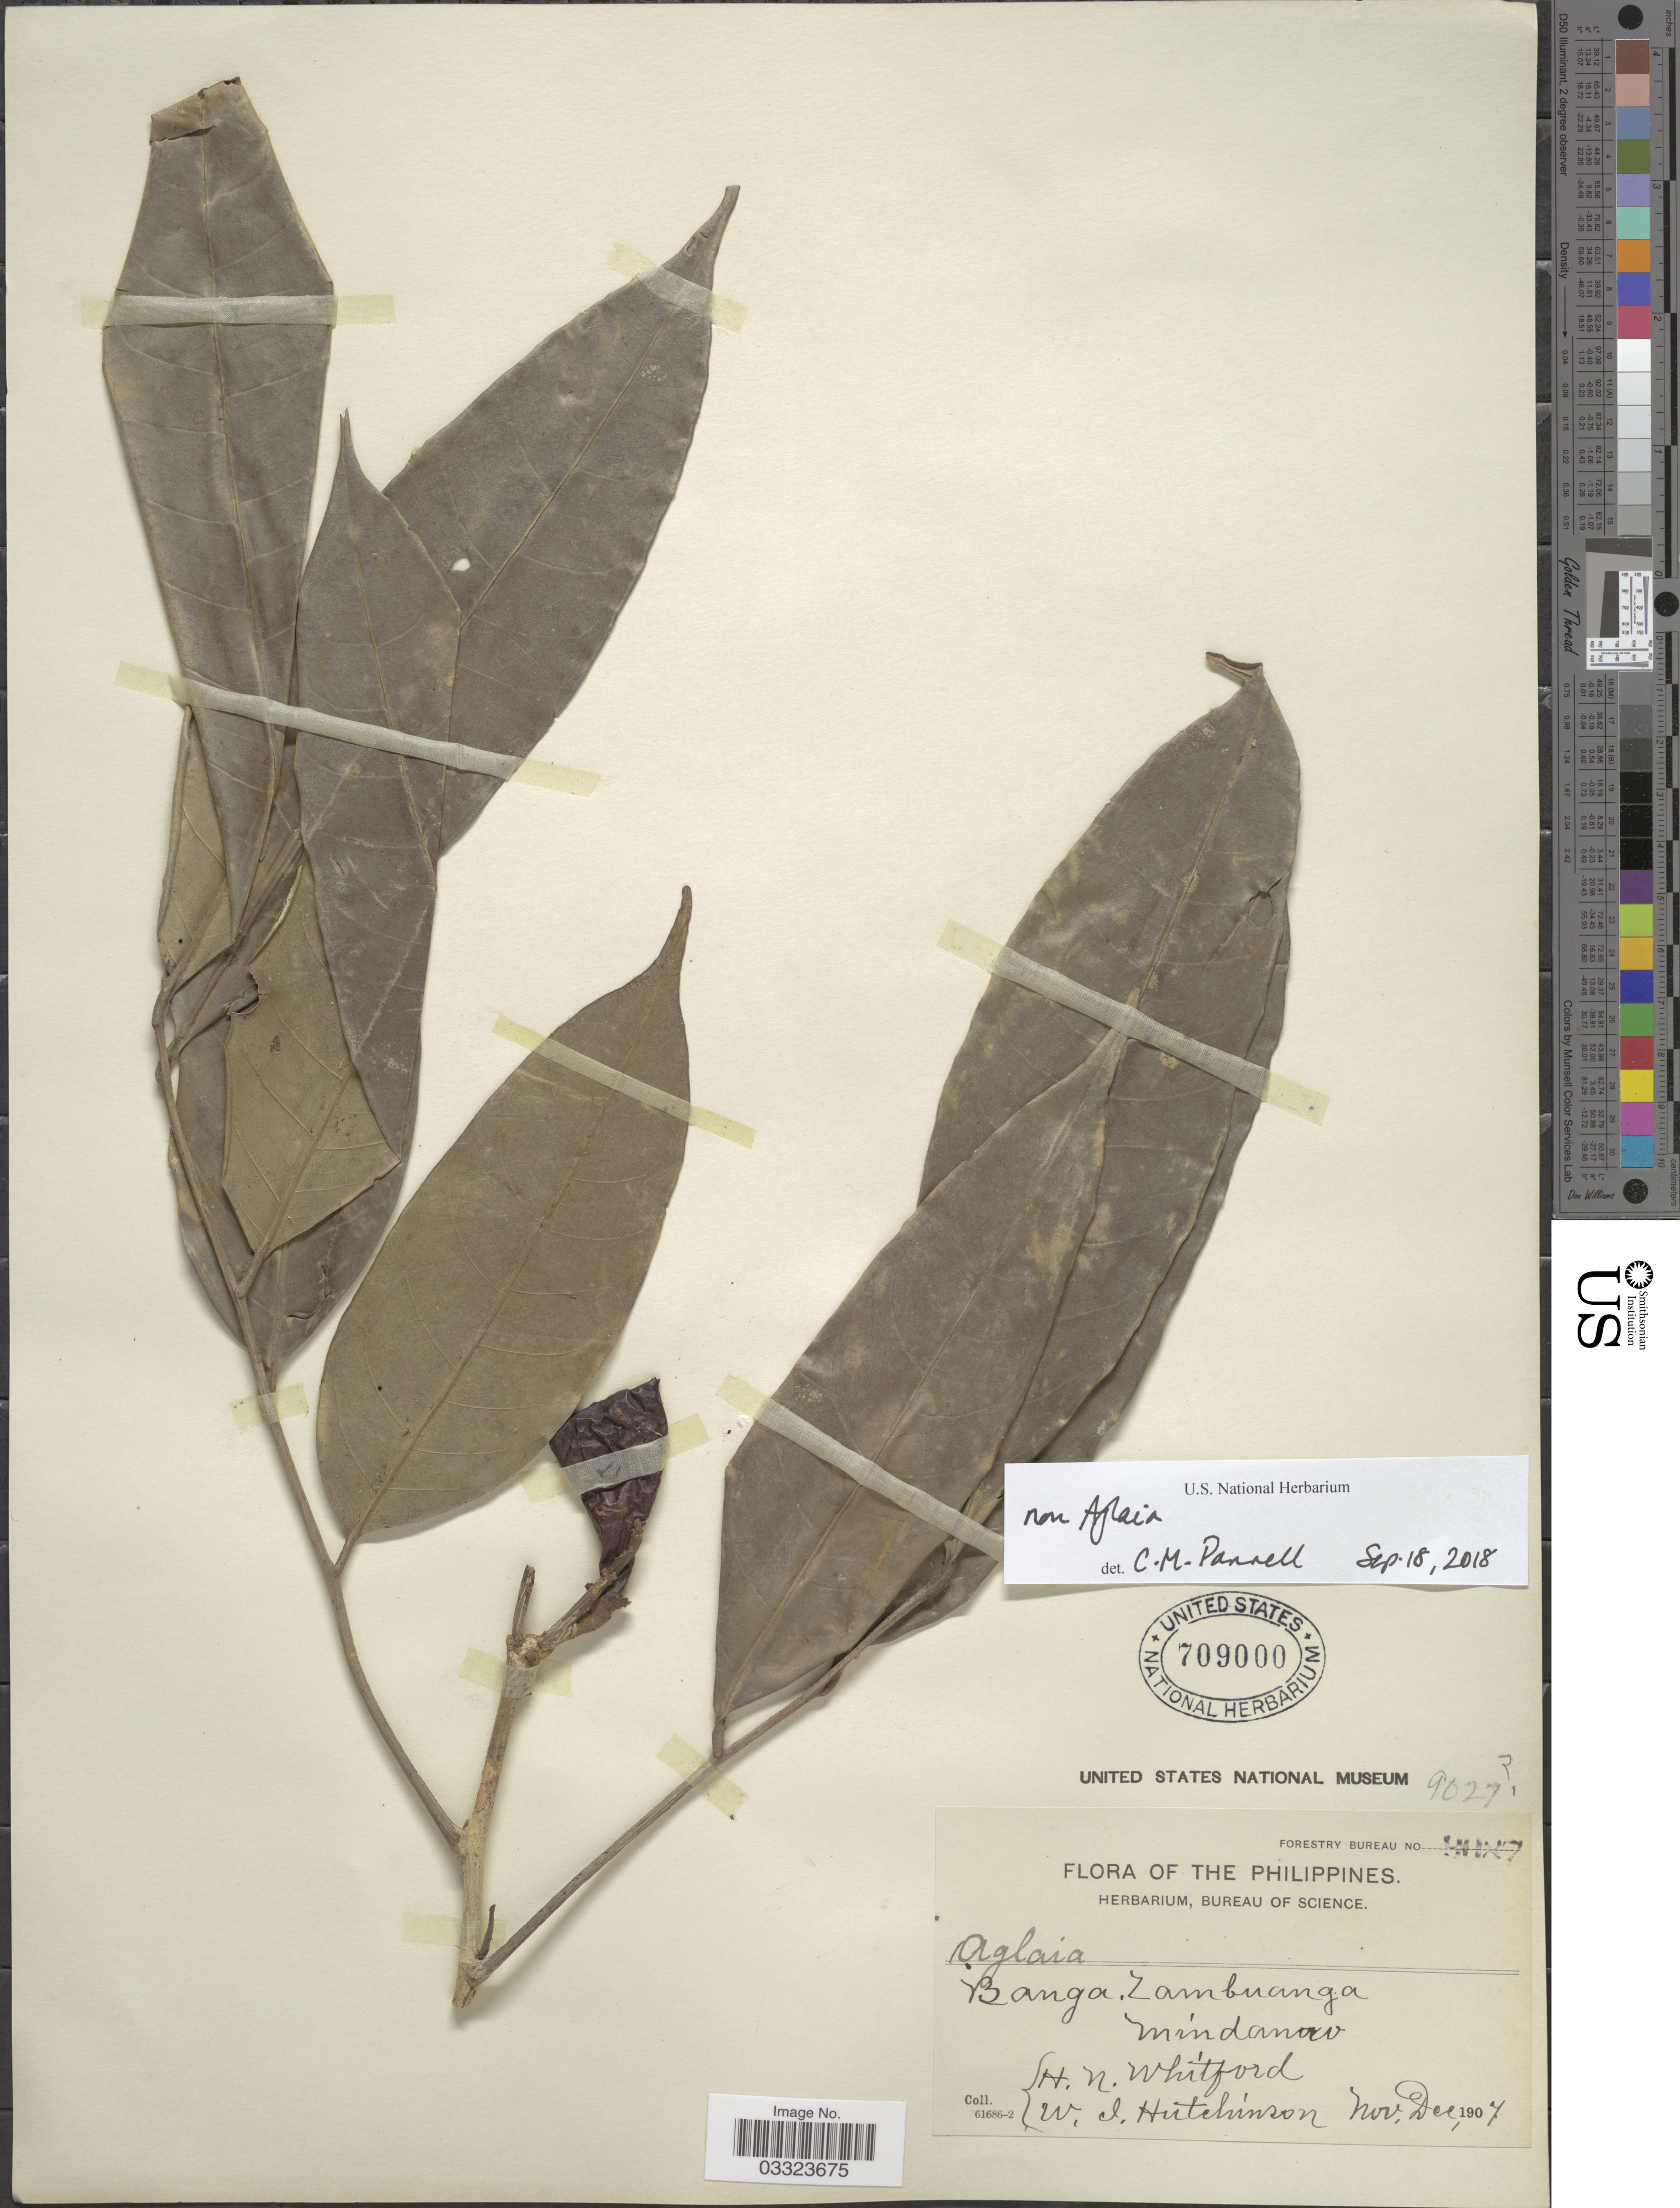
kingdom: Plantae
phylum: Tracheophyta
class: Magnoliopsida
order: Sapindales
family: Meliaceae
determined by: Pannell, C. M.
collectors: H. N. Whitford & W. I. Hutchinson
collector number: Forestry Bureau 8087*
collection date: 1907-11/1907-12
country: Philippines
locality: Banga, Zambuanga, Mindanao.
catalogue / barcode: US 709000